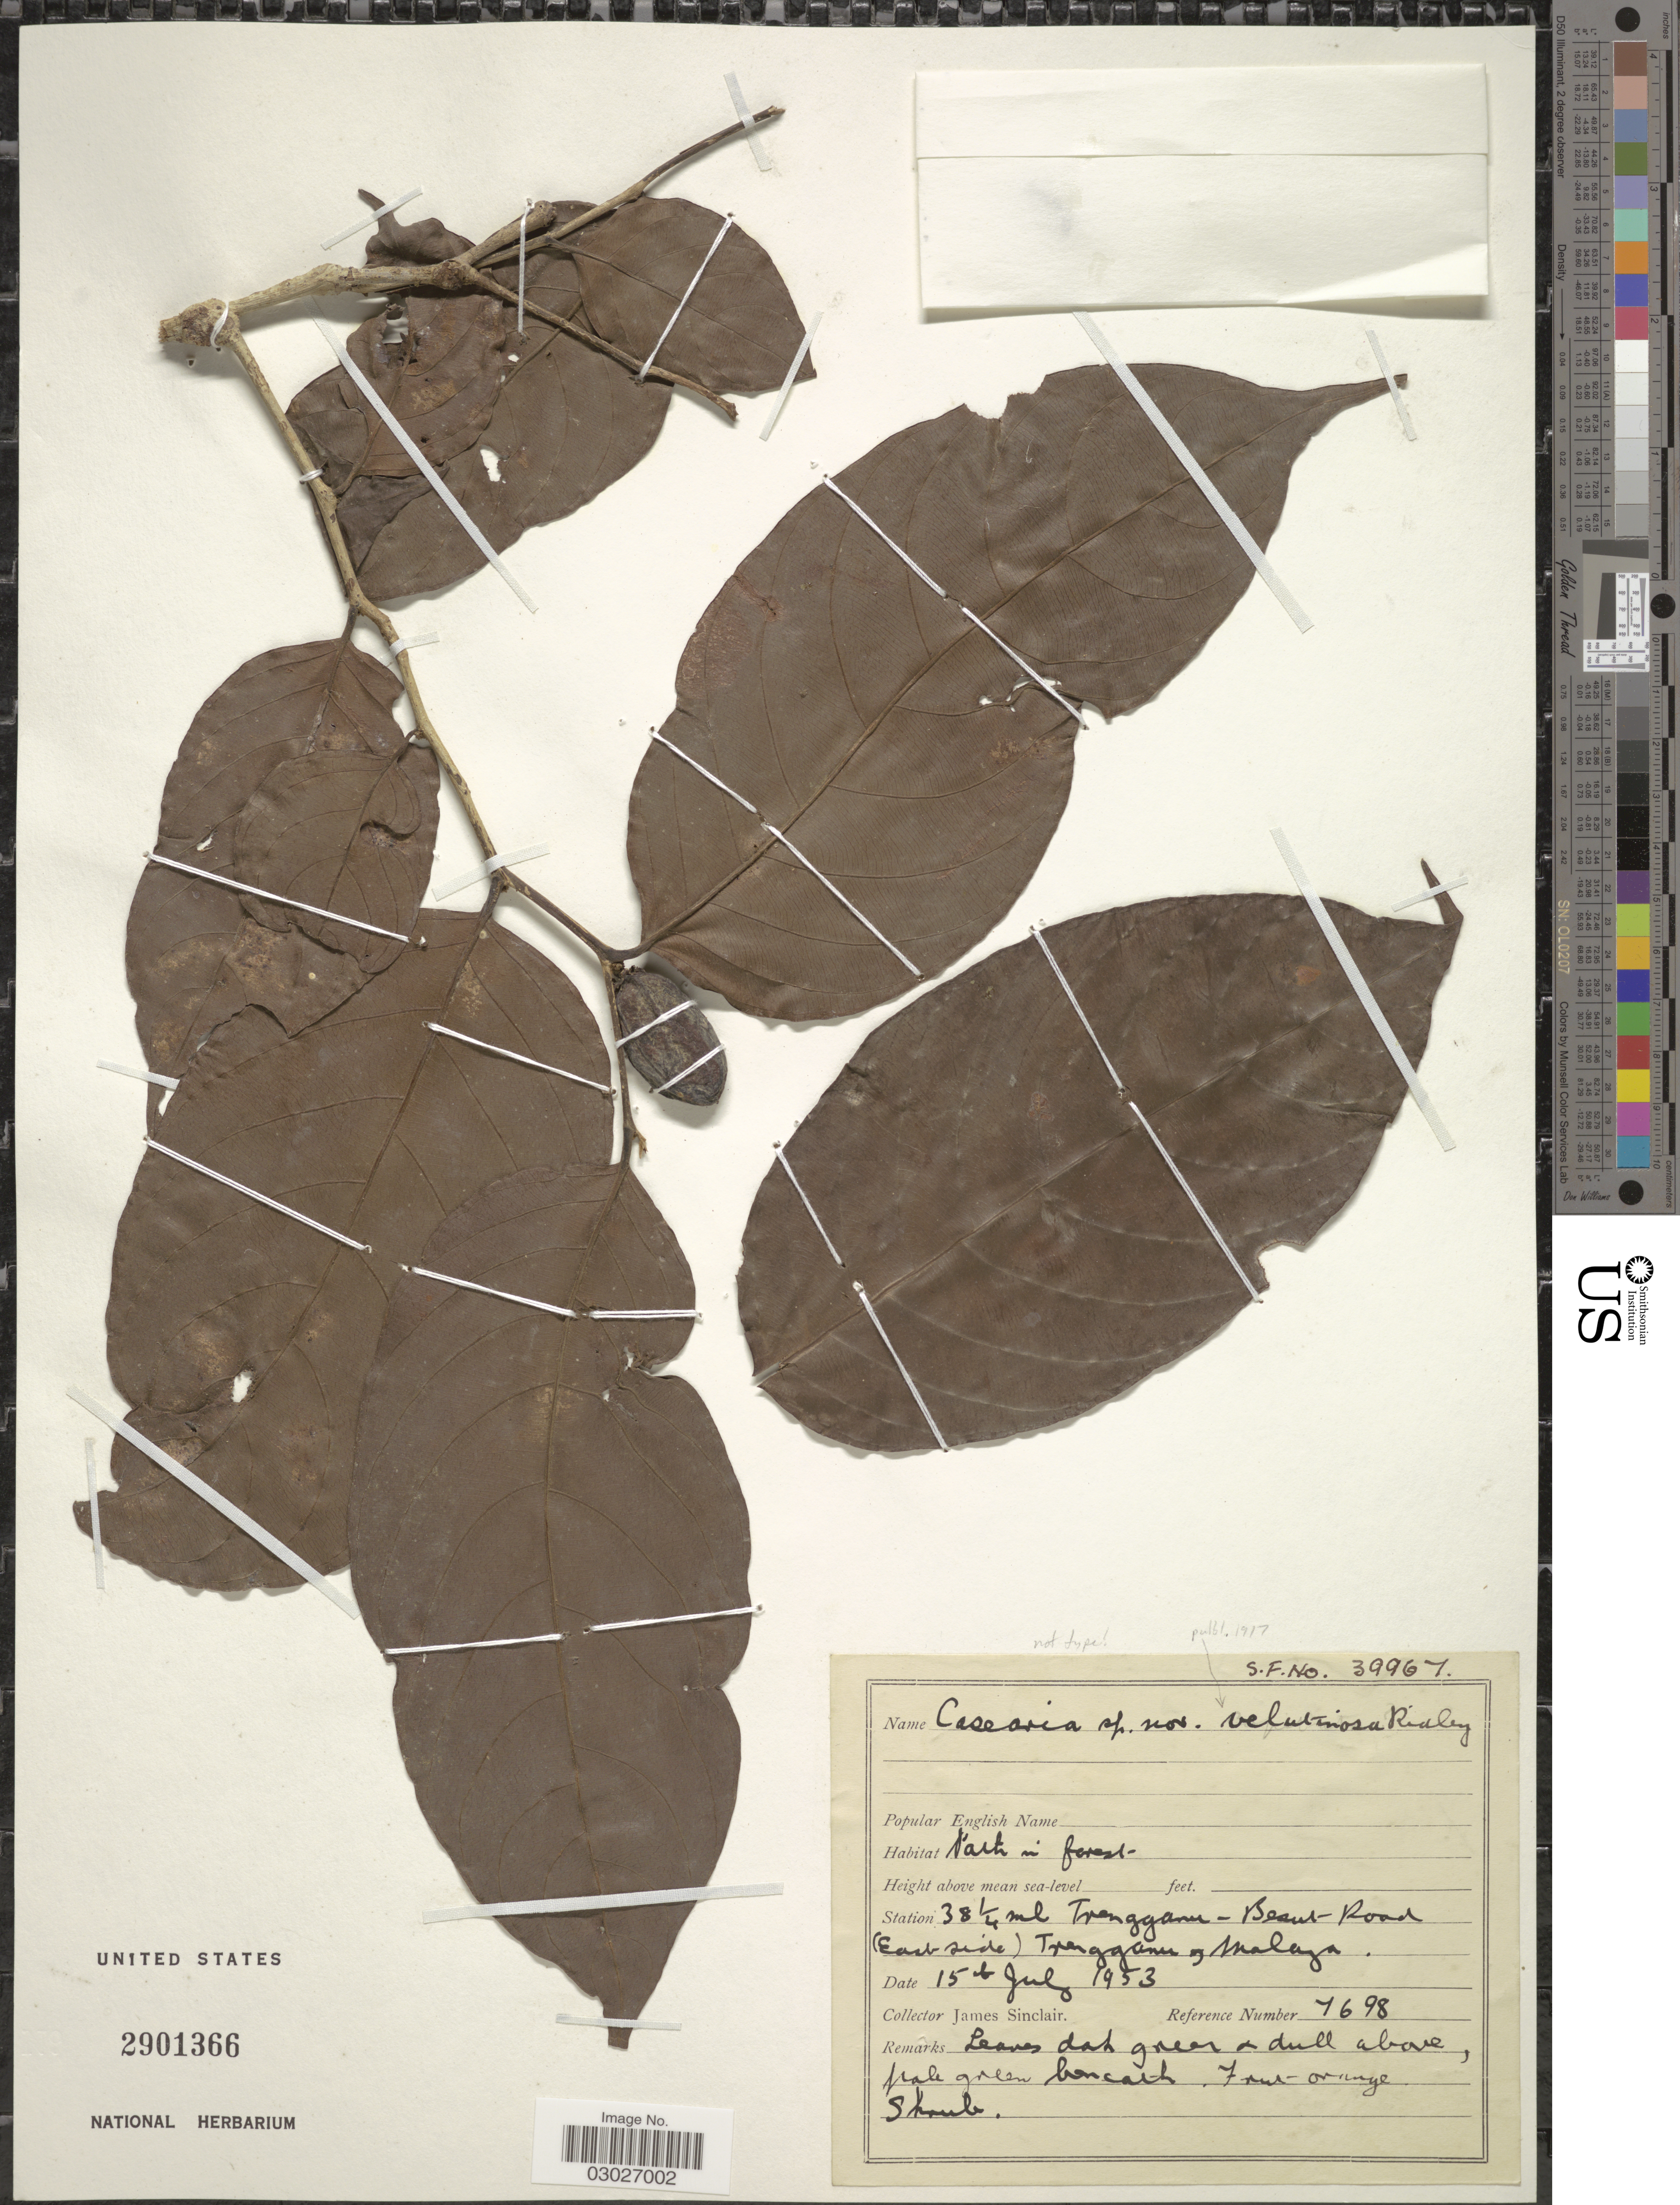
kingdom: Plantae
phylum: Tracheophyta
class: Magnoliopsida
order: Malpighiales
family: Salicaceae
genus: Casearia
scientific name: Casearia velutinosa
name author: Ridl.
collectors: J. Sinclair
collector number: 7698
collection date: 1953-07-15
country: Malaysia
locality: Station 38¼ Trengganu - Besut Road (East side) Trengganu, Malaya.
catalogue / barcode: US 2901366